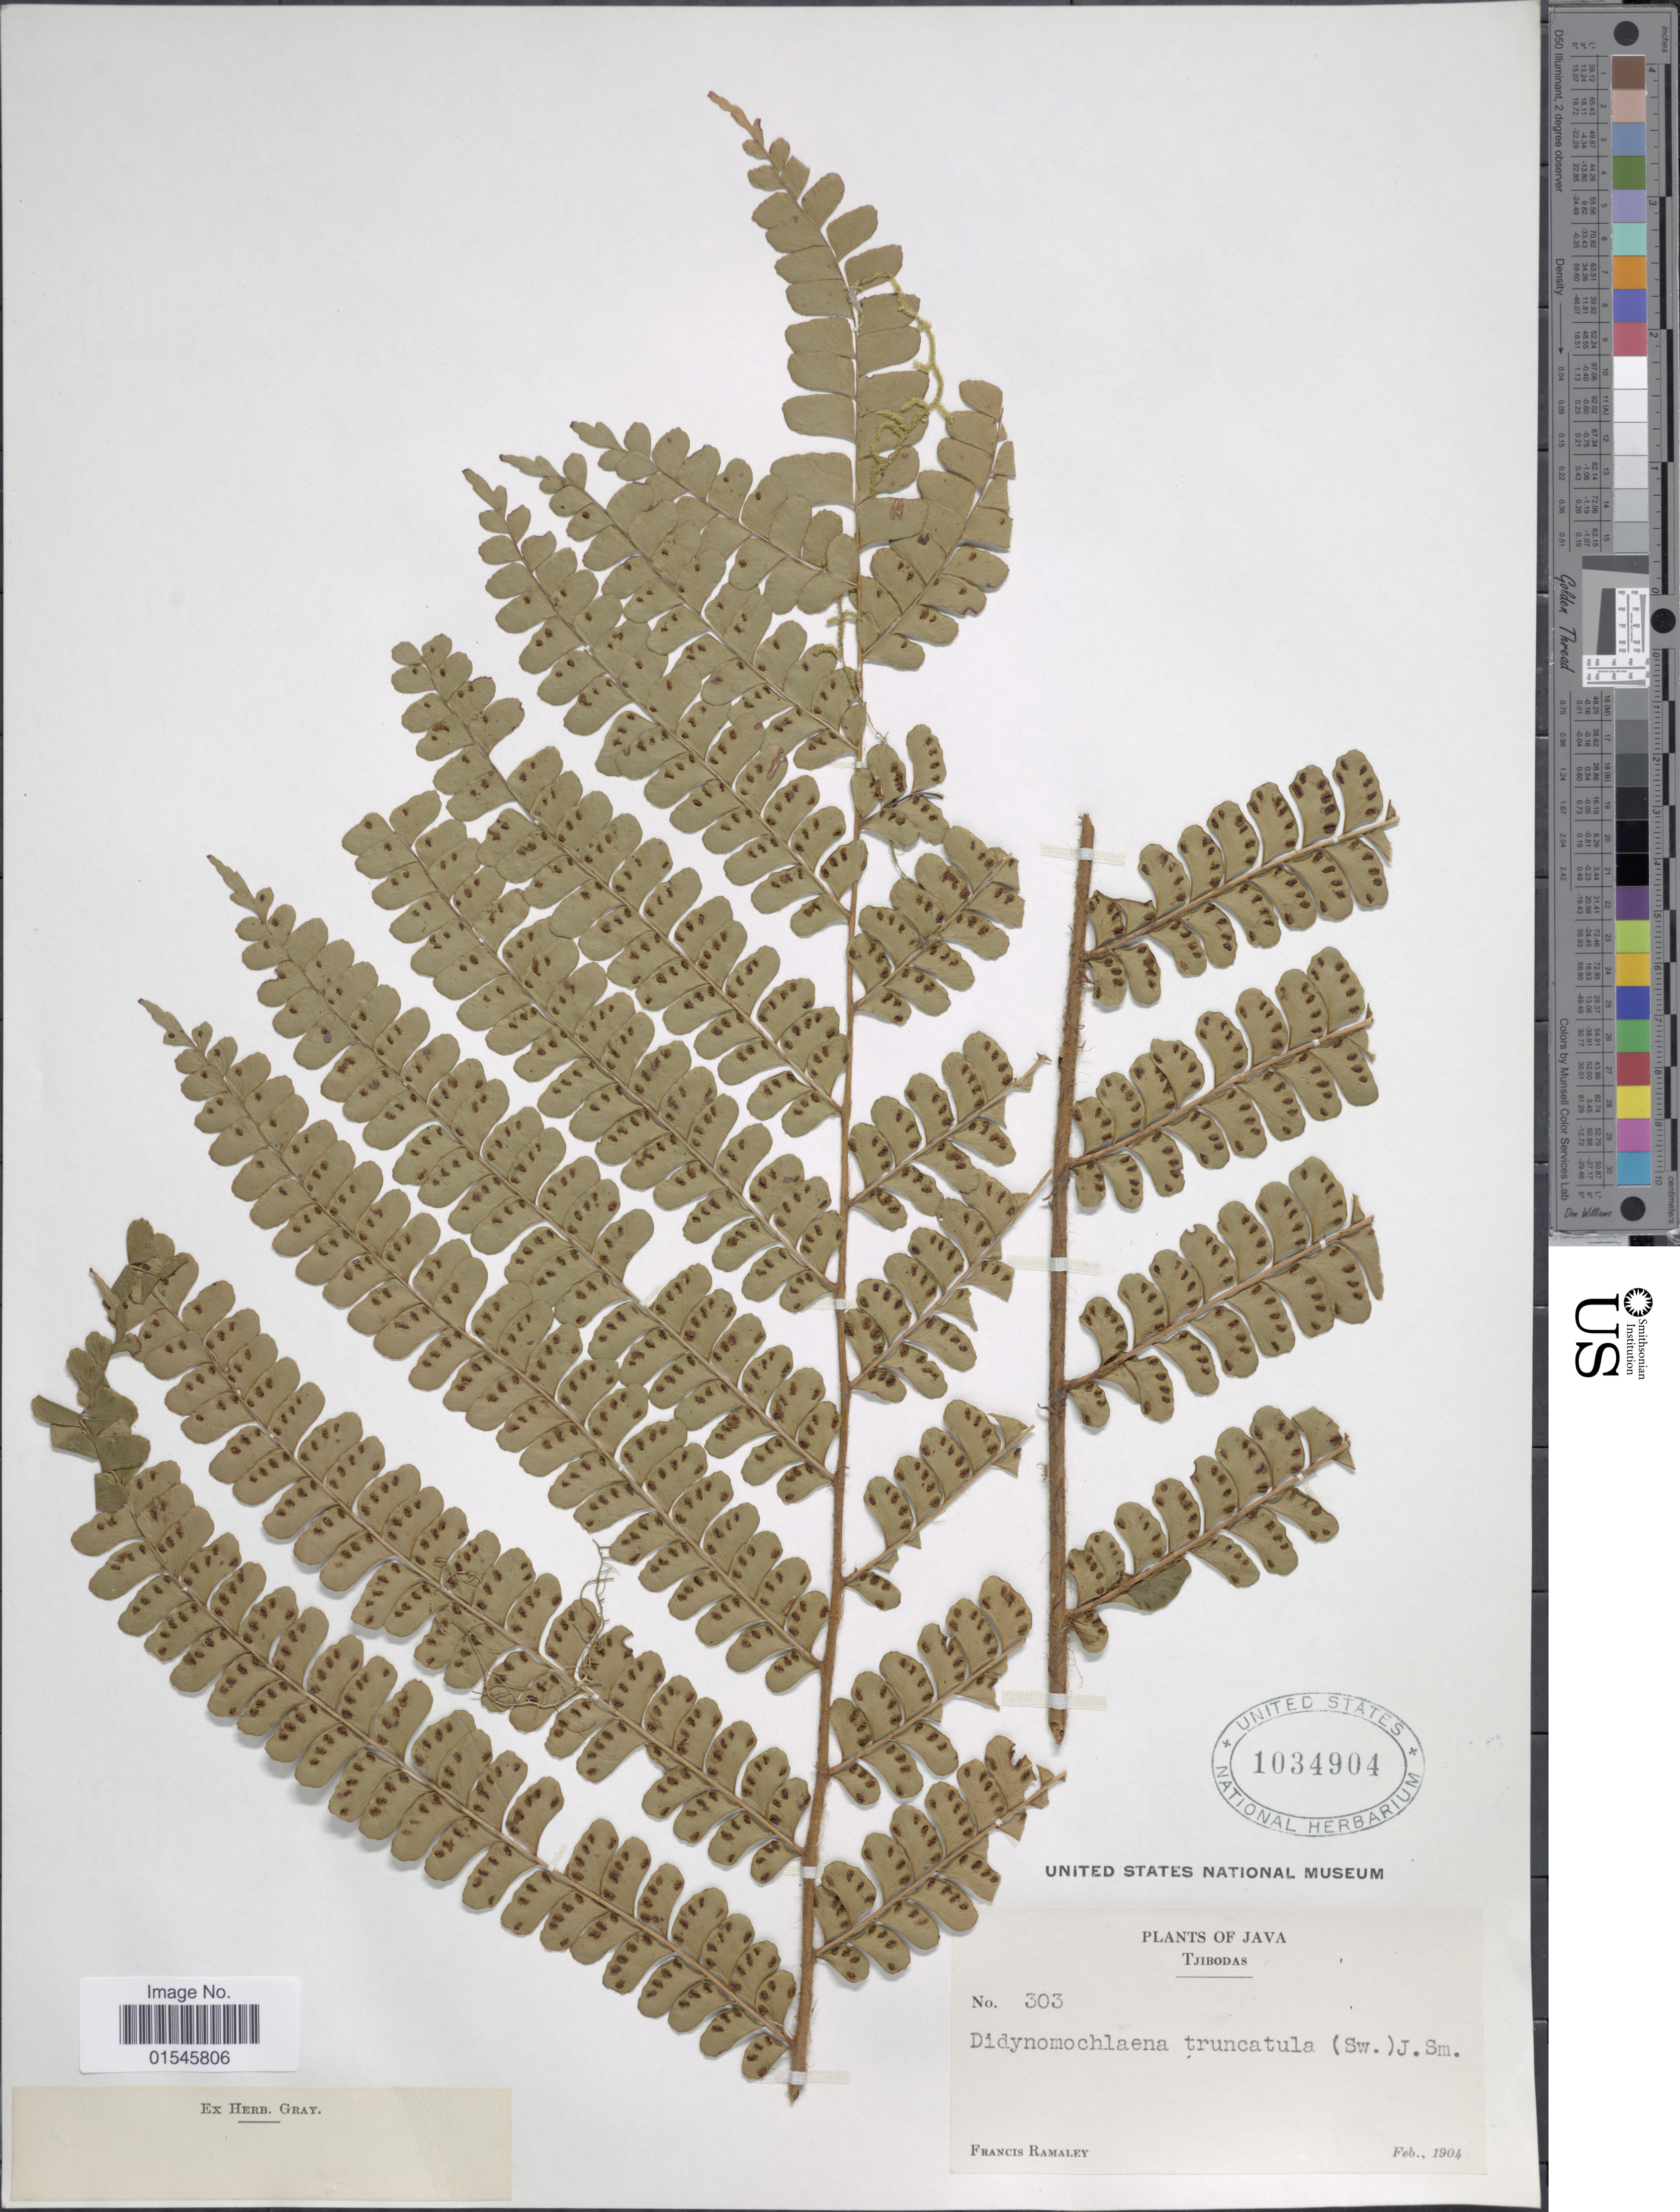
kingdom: Plantae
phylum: Tracheophyta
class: Polypodiopsida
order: Polypodiales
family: Didymochlaenaceae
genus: Didymochlaena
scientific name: Didymochlaena truncatula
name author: (Sw.) J. Sm.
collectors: F. Ramaley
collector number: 303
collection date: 1904-02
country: Indonesia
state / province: Java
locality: Tjibodas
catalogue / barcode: US 1034904